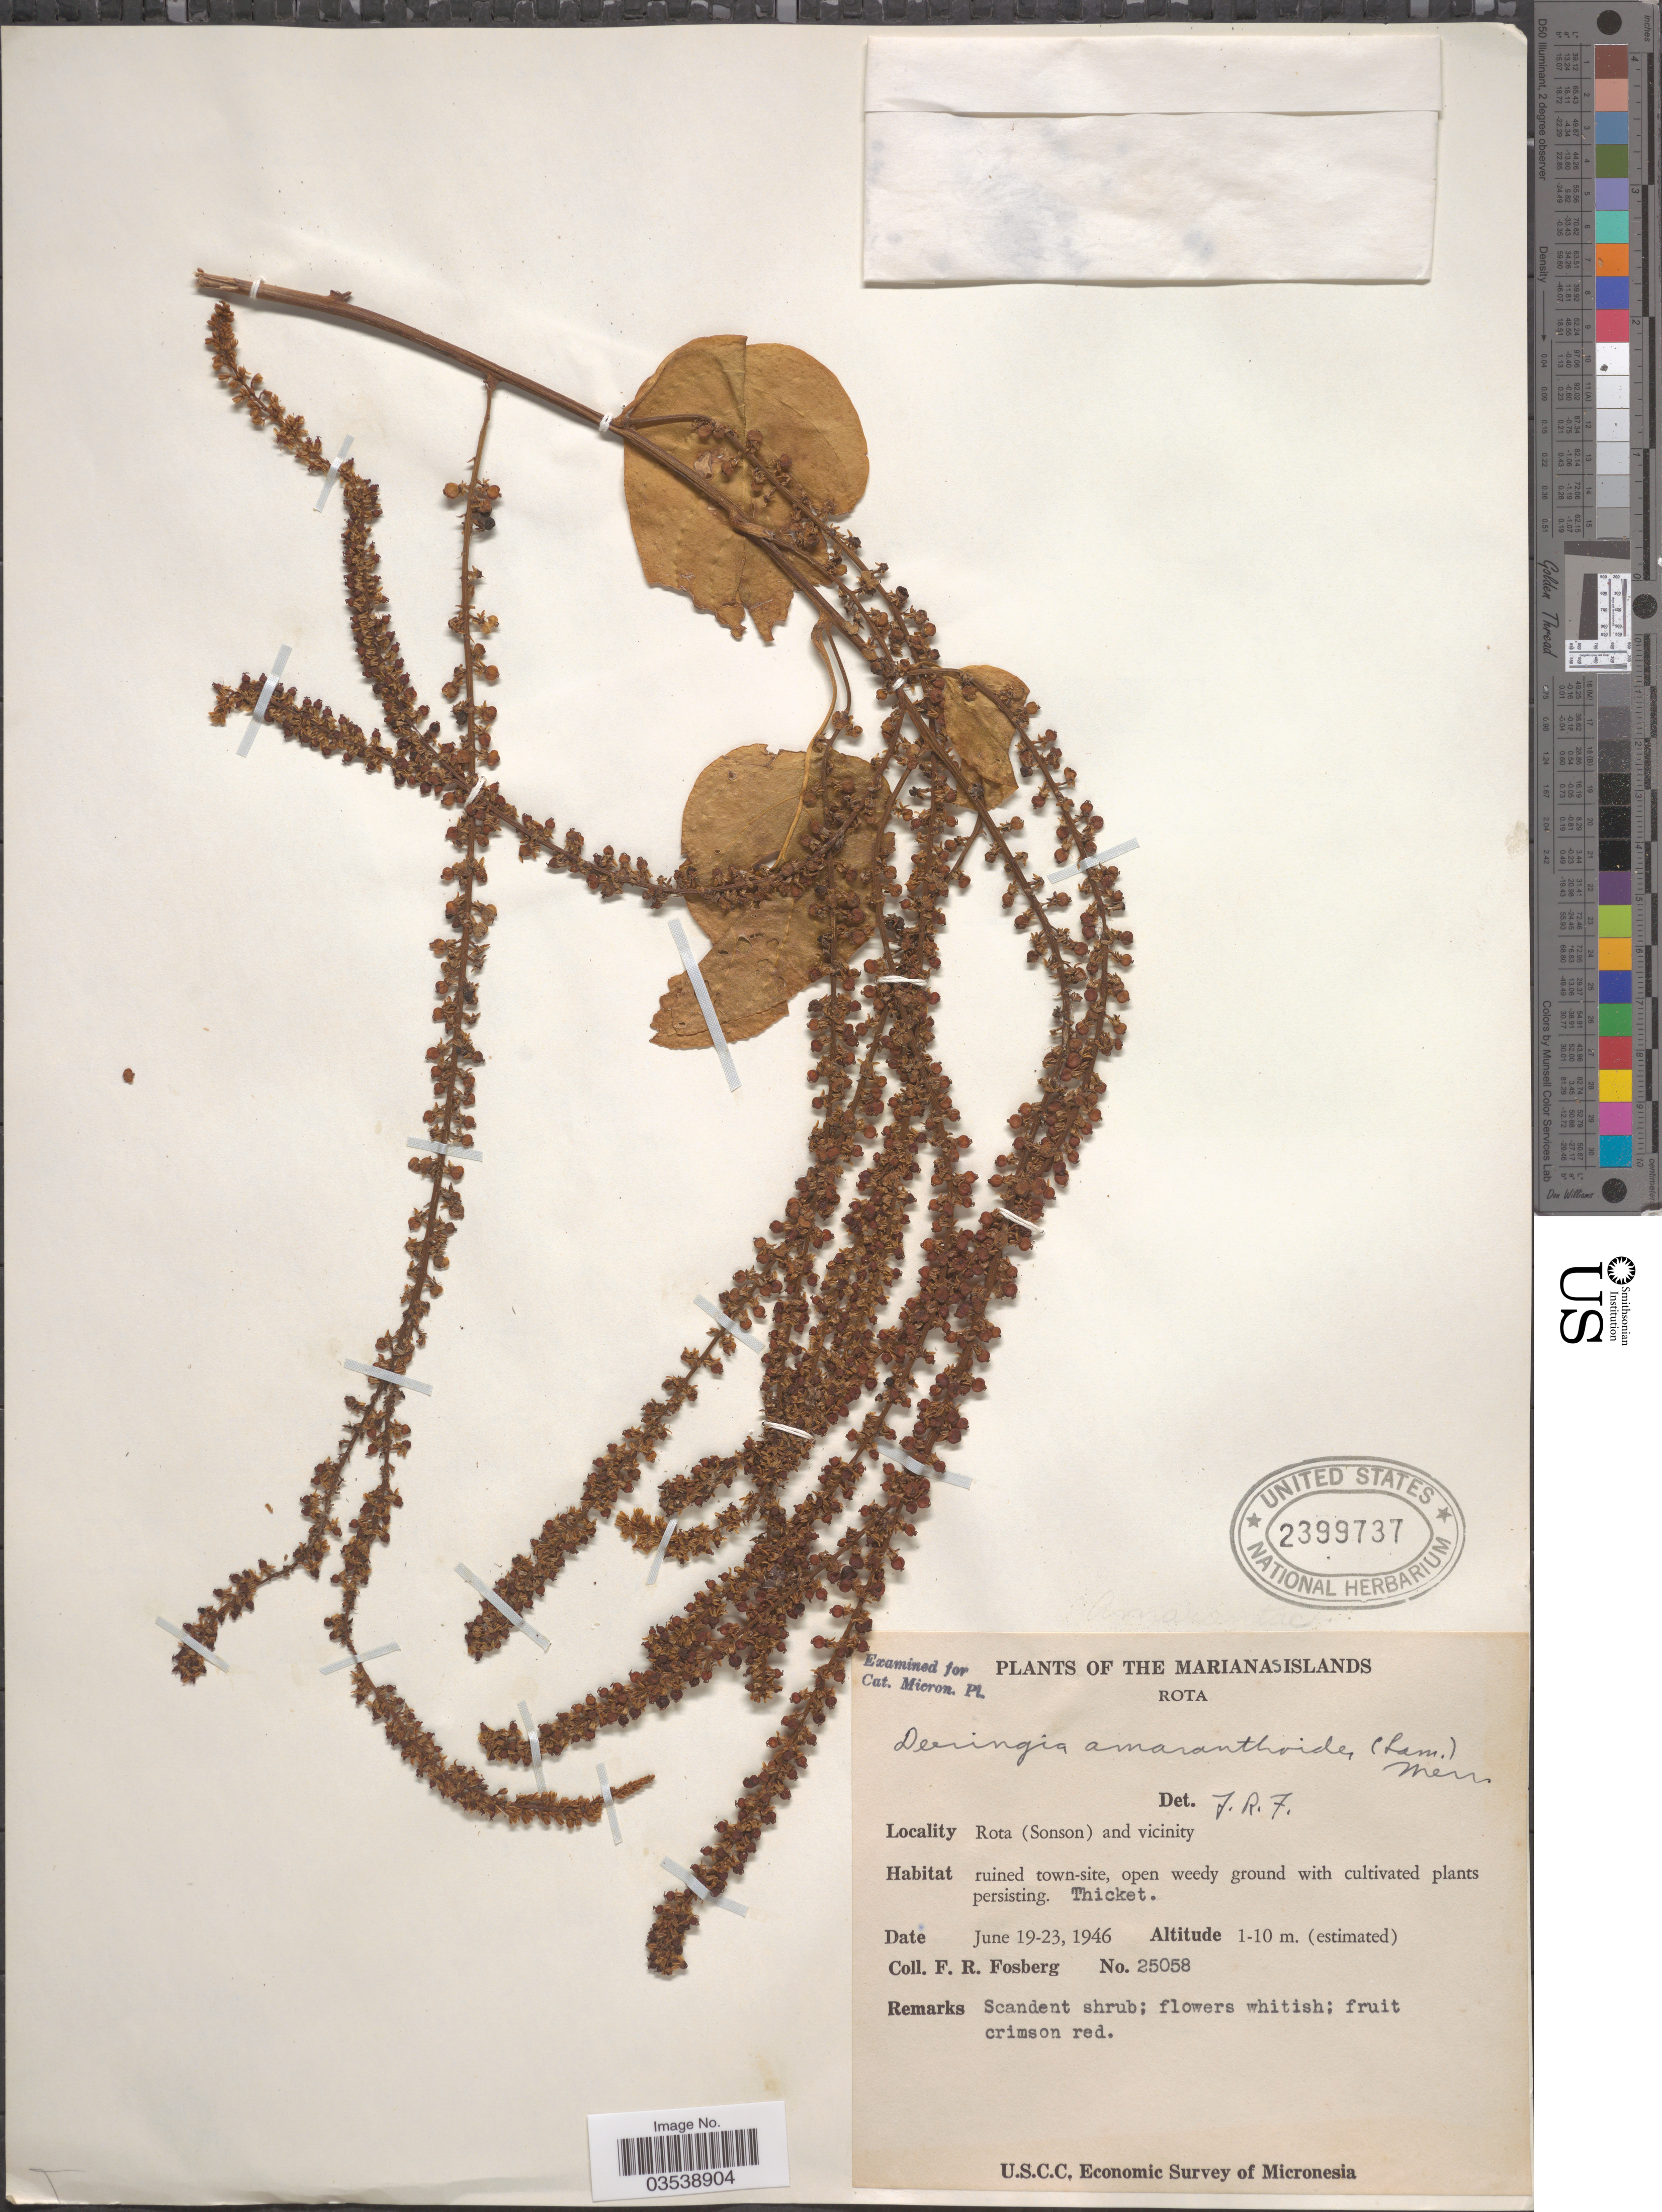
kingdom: Plantae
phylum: Tracheophyta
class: Magnoliopsida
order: Caryophyllales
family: Amaranthaceae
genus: Deeringia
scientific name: Deeringia amaranthoides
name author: (Lam.) Merr.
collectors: F. R. Fosberg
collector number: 25058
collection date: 1946-06-19/1946-06-23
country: Northern Mariana Islands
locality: The Marianas Islands. Rota. Rota (Sonson) and vicinity.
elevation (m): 1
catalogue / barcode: US 2399737